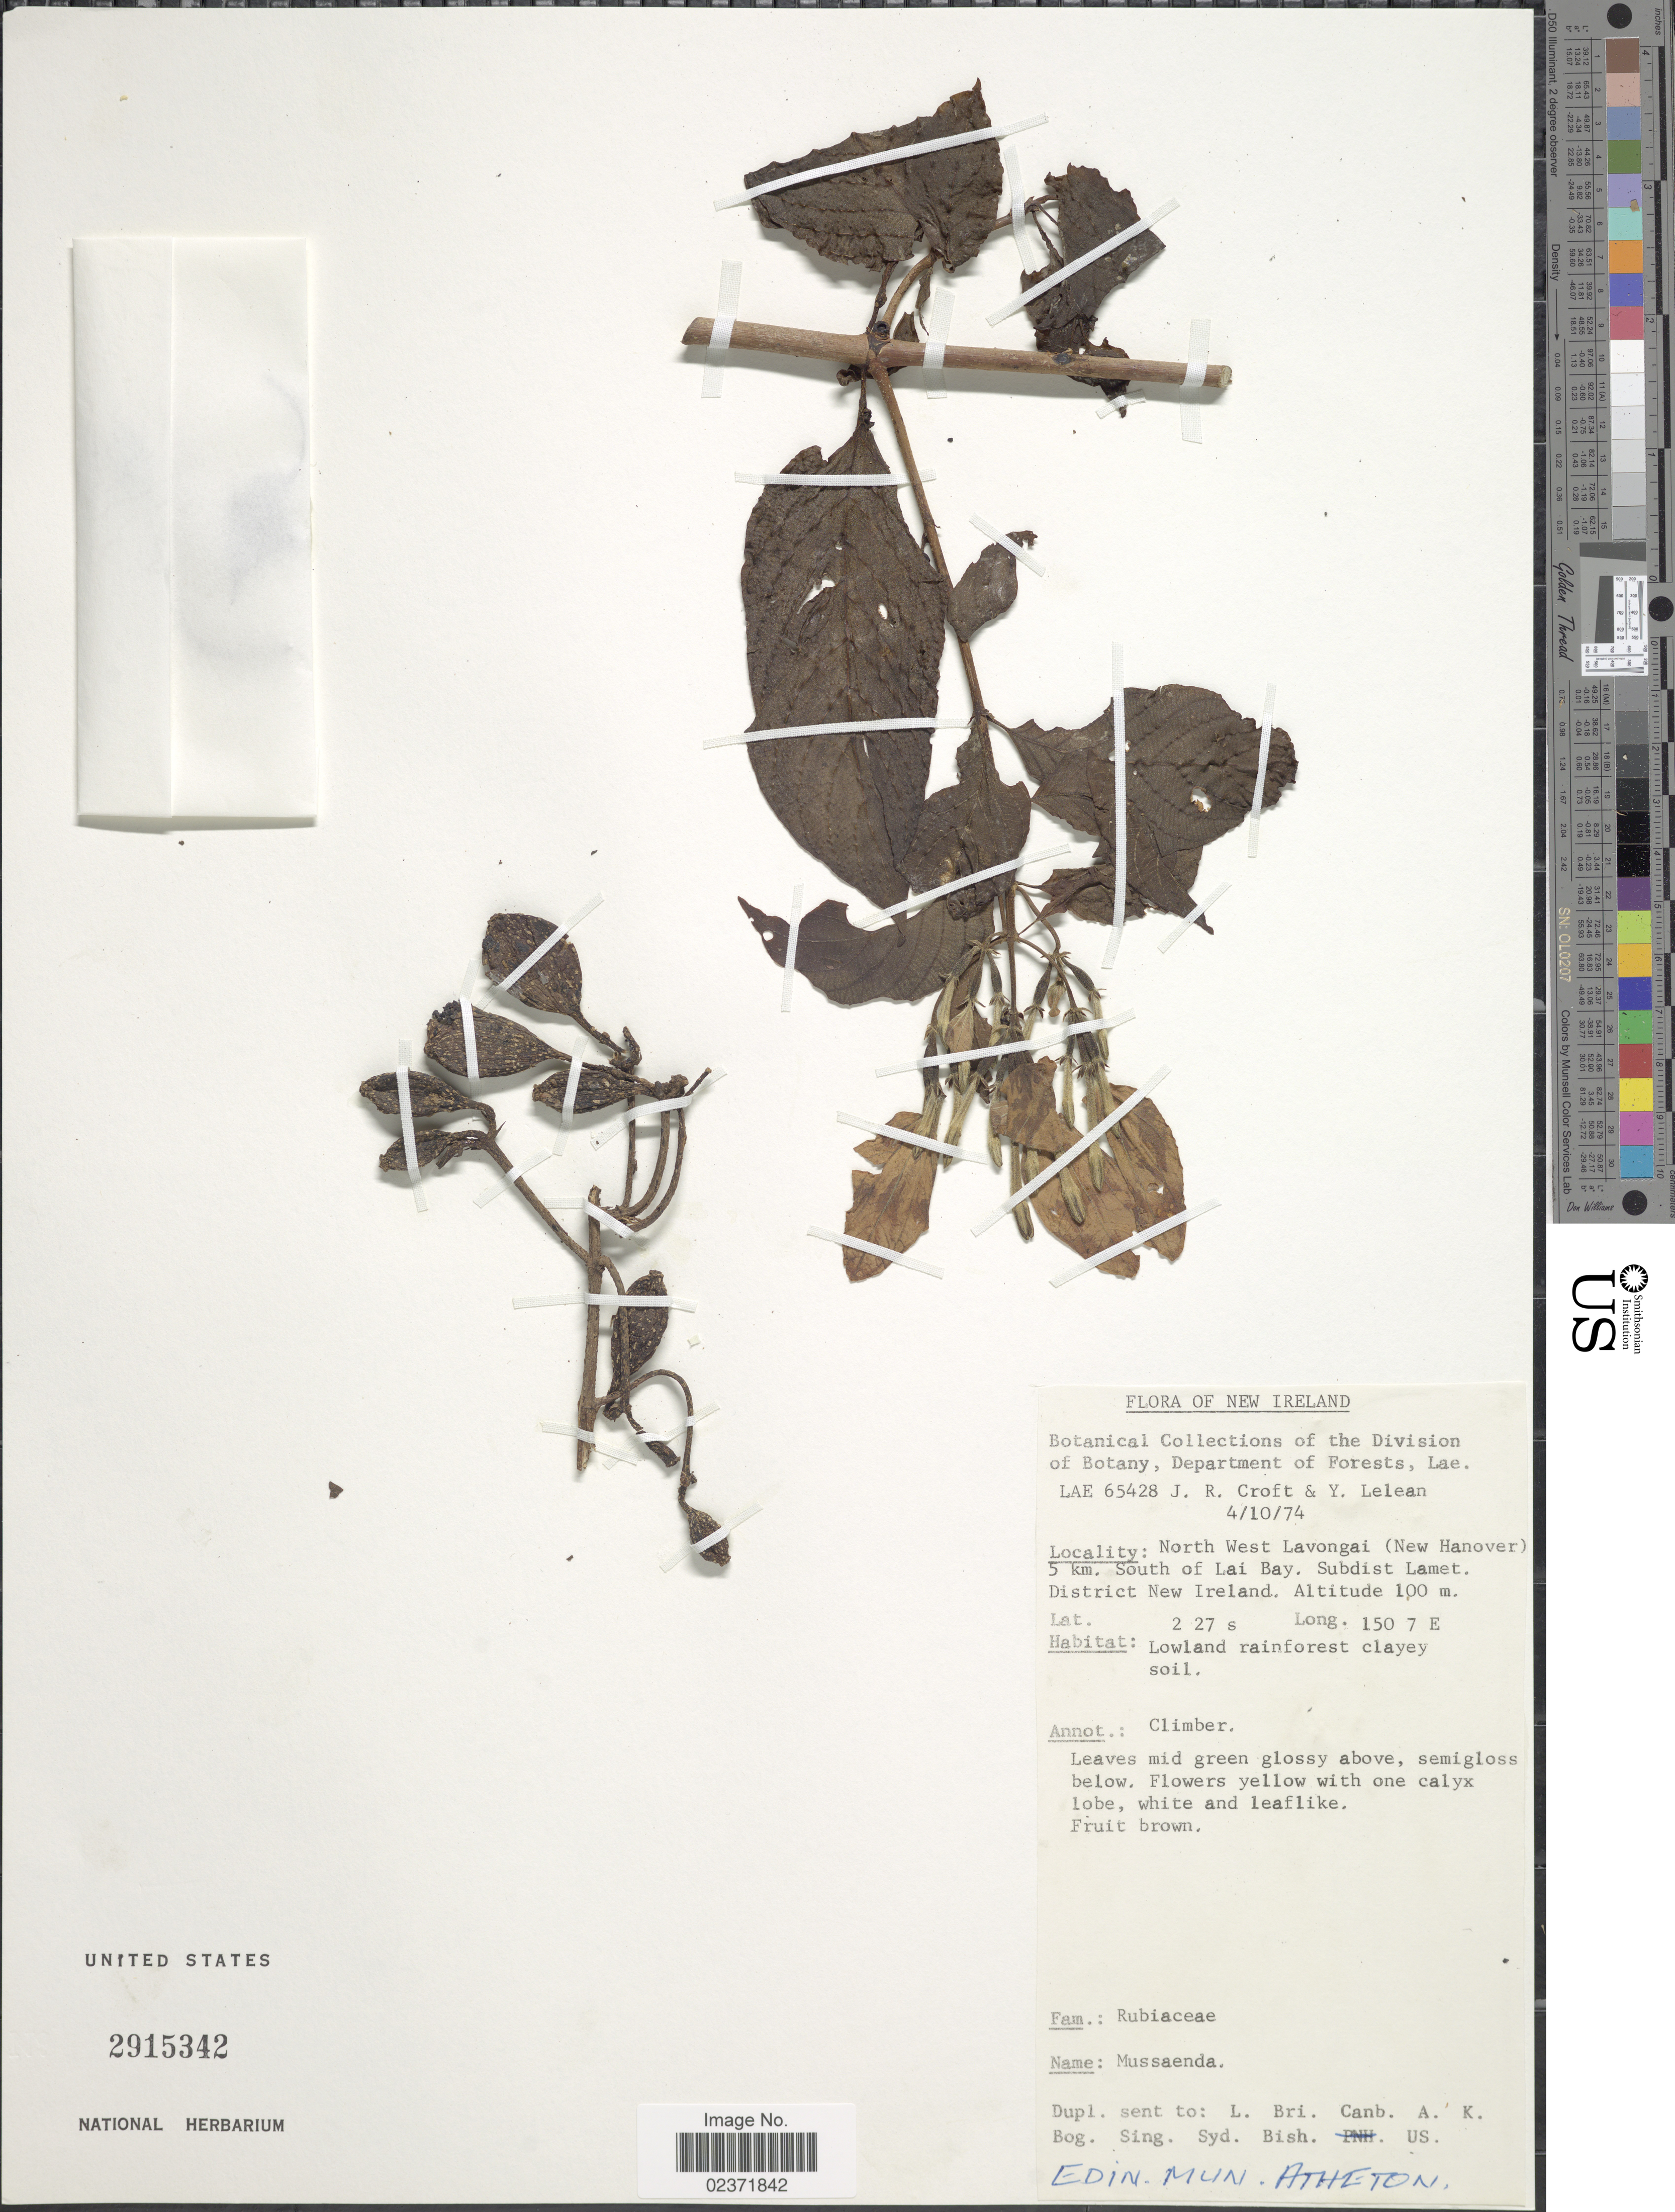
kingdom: Plantae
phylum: Tracheophyta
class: Magnoliopsida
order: Gentianales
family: Rubiaceae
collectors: J. R. Croft & Y. Lelean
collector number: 65428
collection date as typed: Transcribed d/m/y: 4/10/74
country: Papua New Guinea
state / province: New Ireland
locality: North West Lavongai (New Hanover) 5 km. South of Lai Bay. Subdist Lamet. District New Ireland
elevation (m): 100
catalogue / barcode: US 2915342